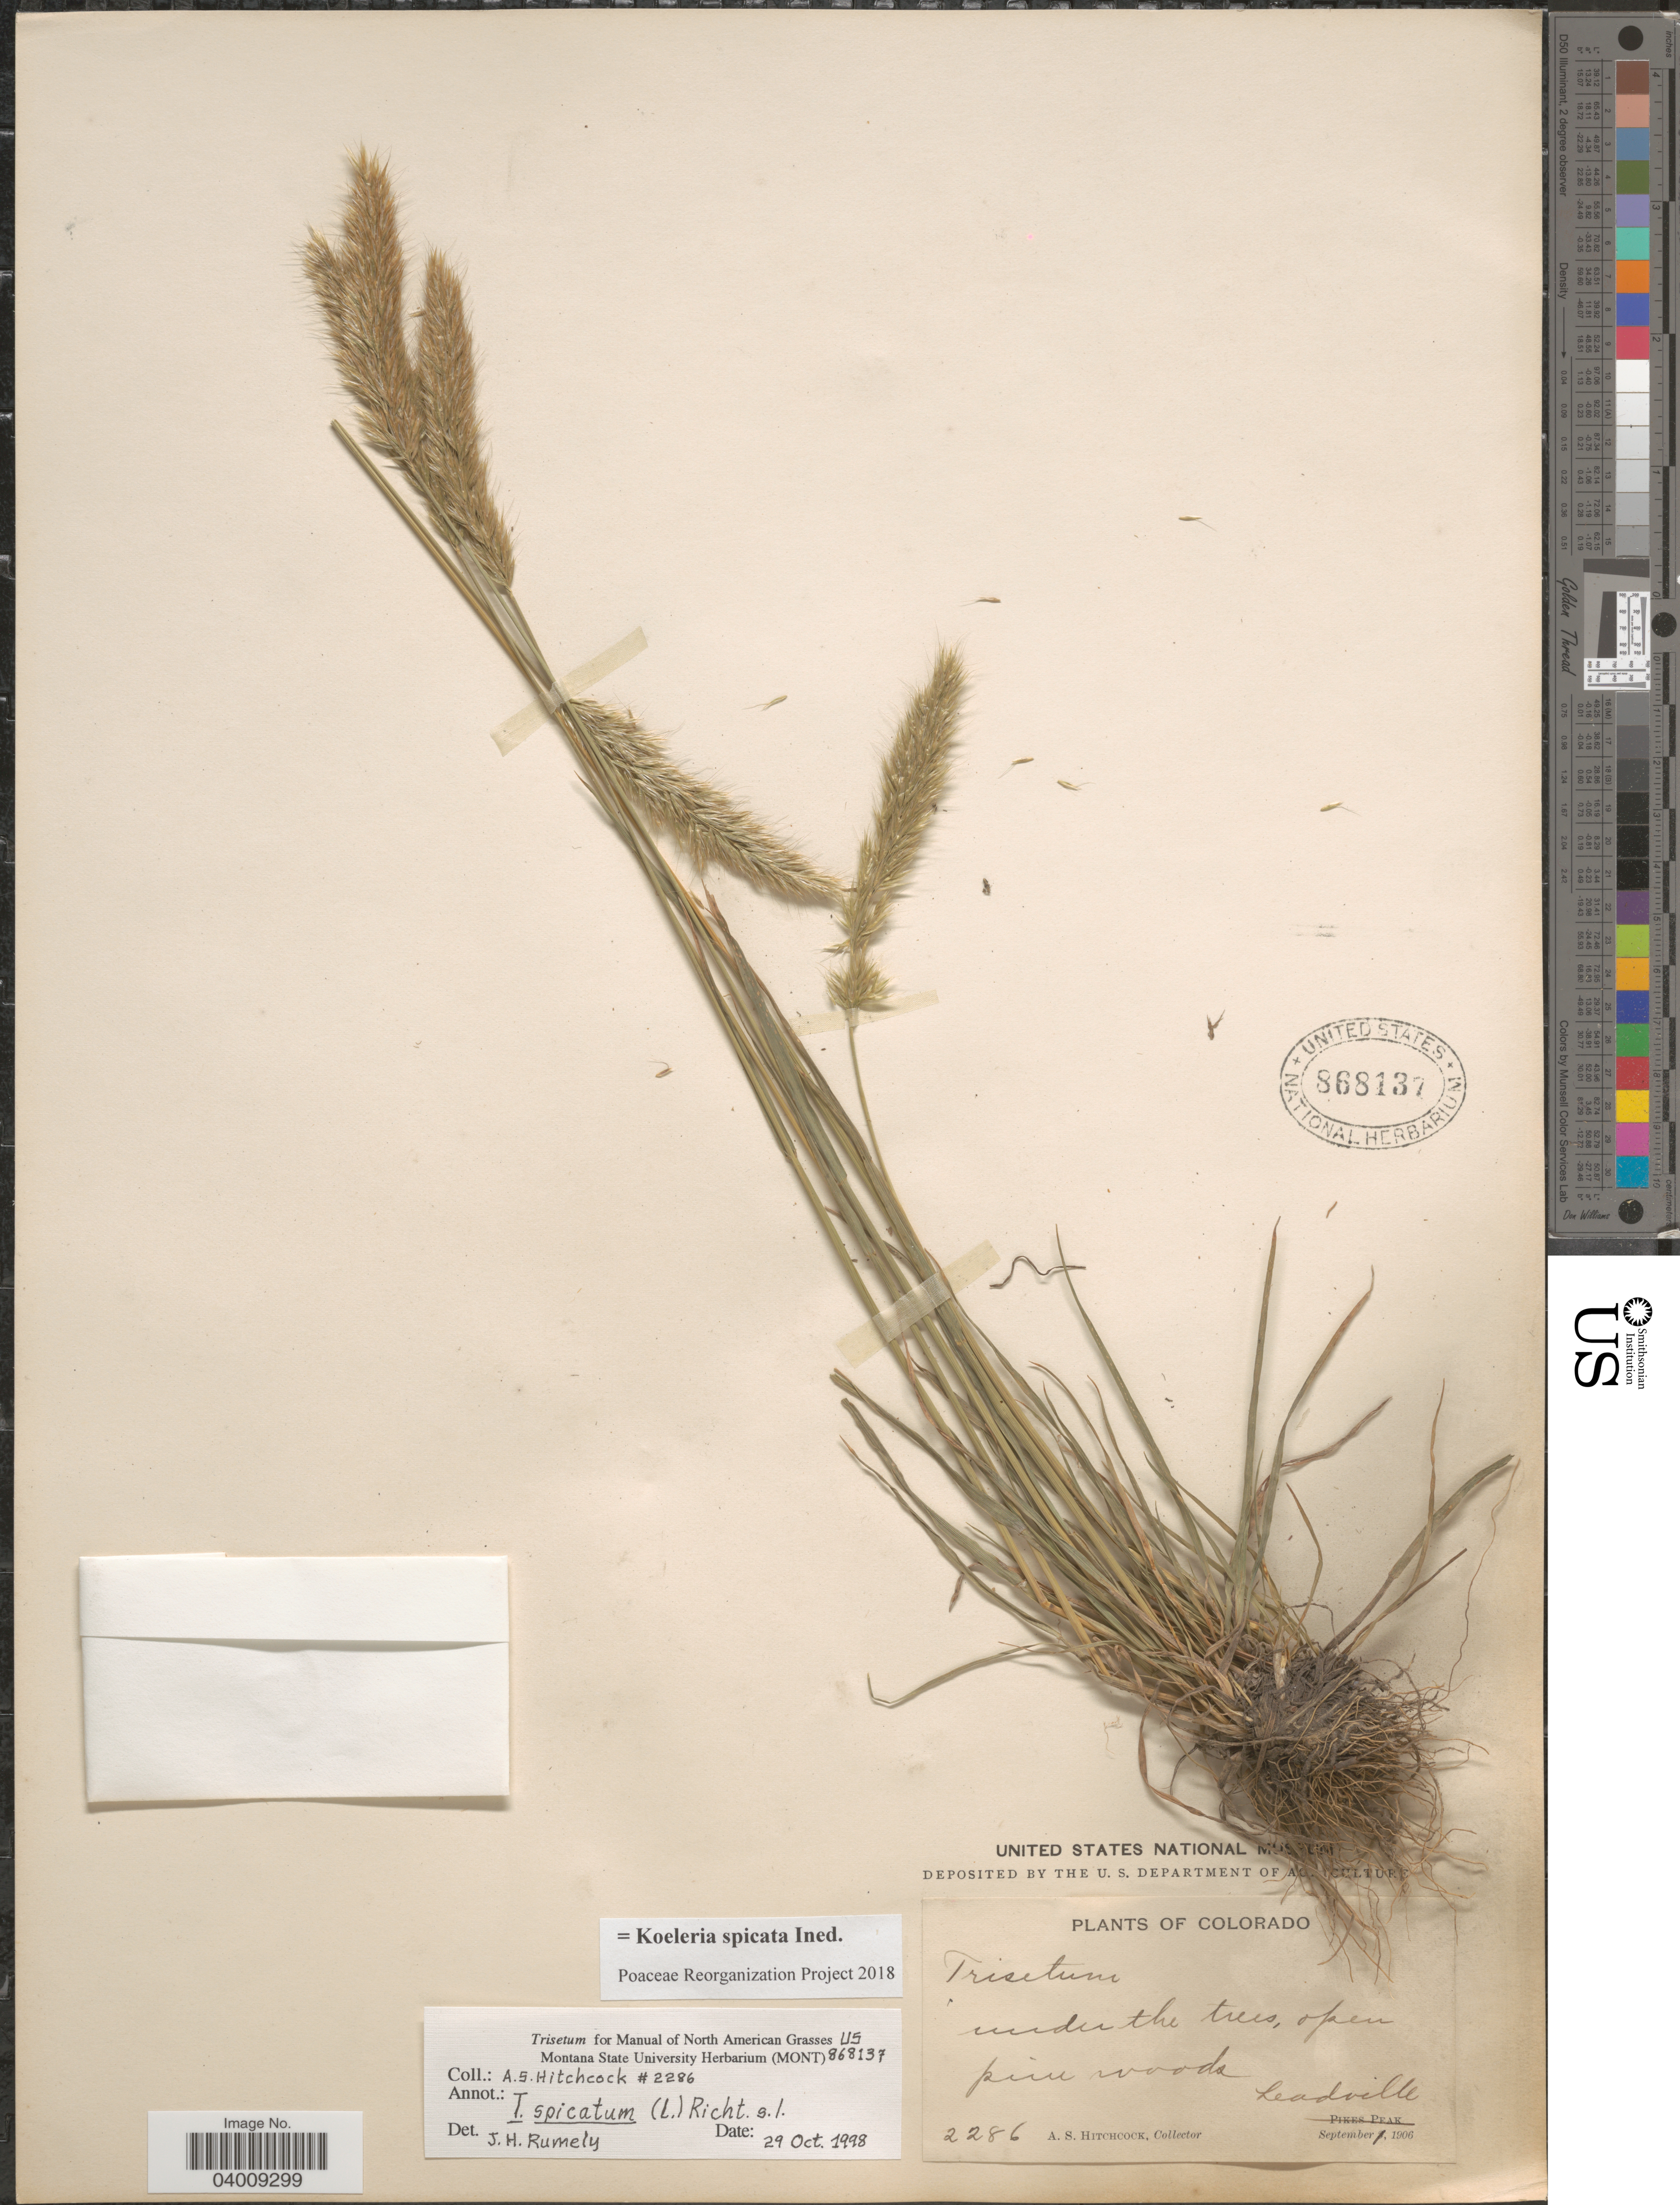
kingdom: Plantae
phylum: Tracheophyta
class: Liliopsida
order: Poales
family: Poaceae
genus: Koeleria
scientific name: Koeleria spicata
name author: (L.) Barberá et al.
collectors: A. S. Hitchcock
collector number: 2286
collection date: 1906-09-01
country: United States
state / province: Colorado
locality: Leadville.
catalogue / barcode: US 868137